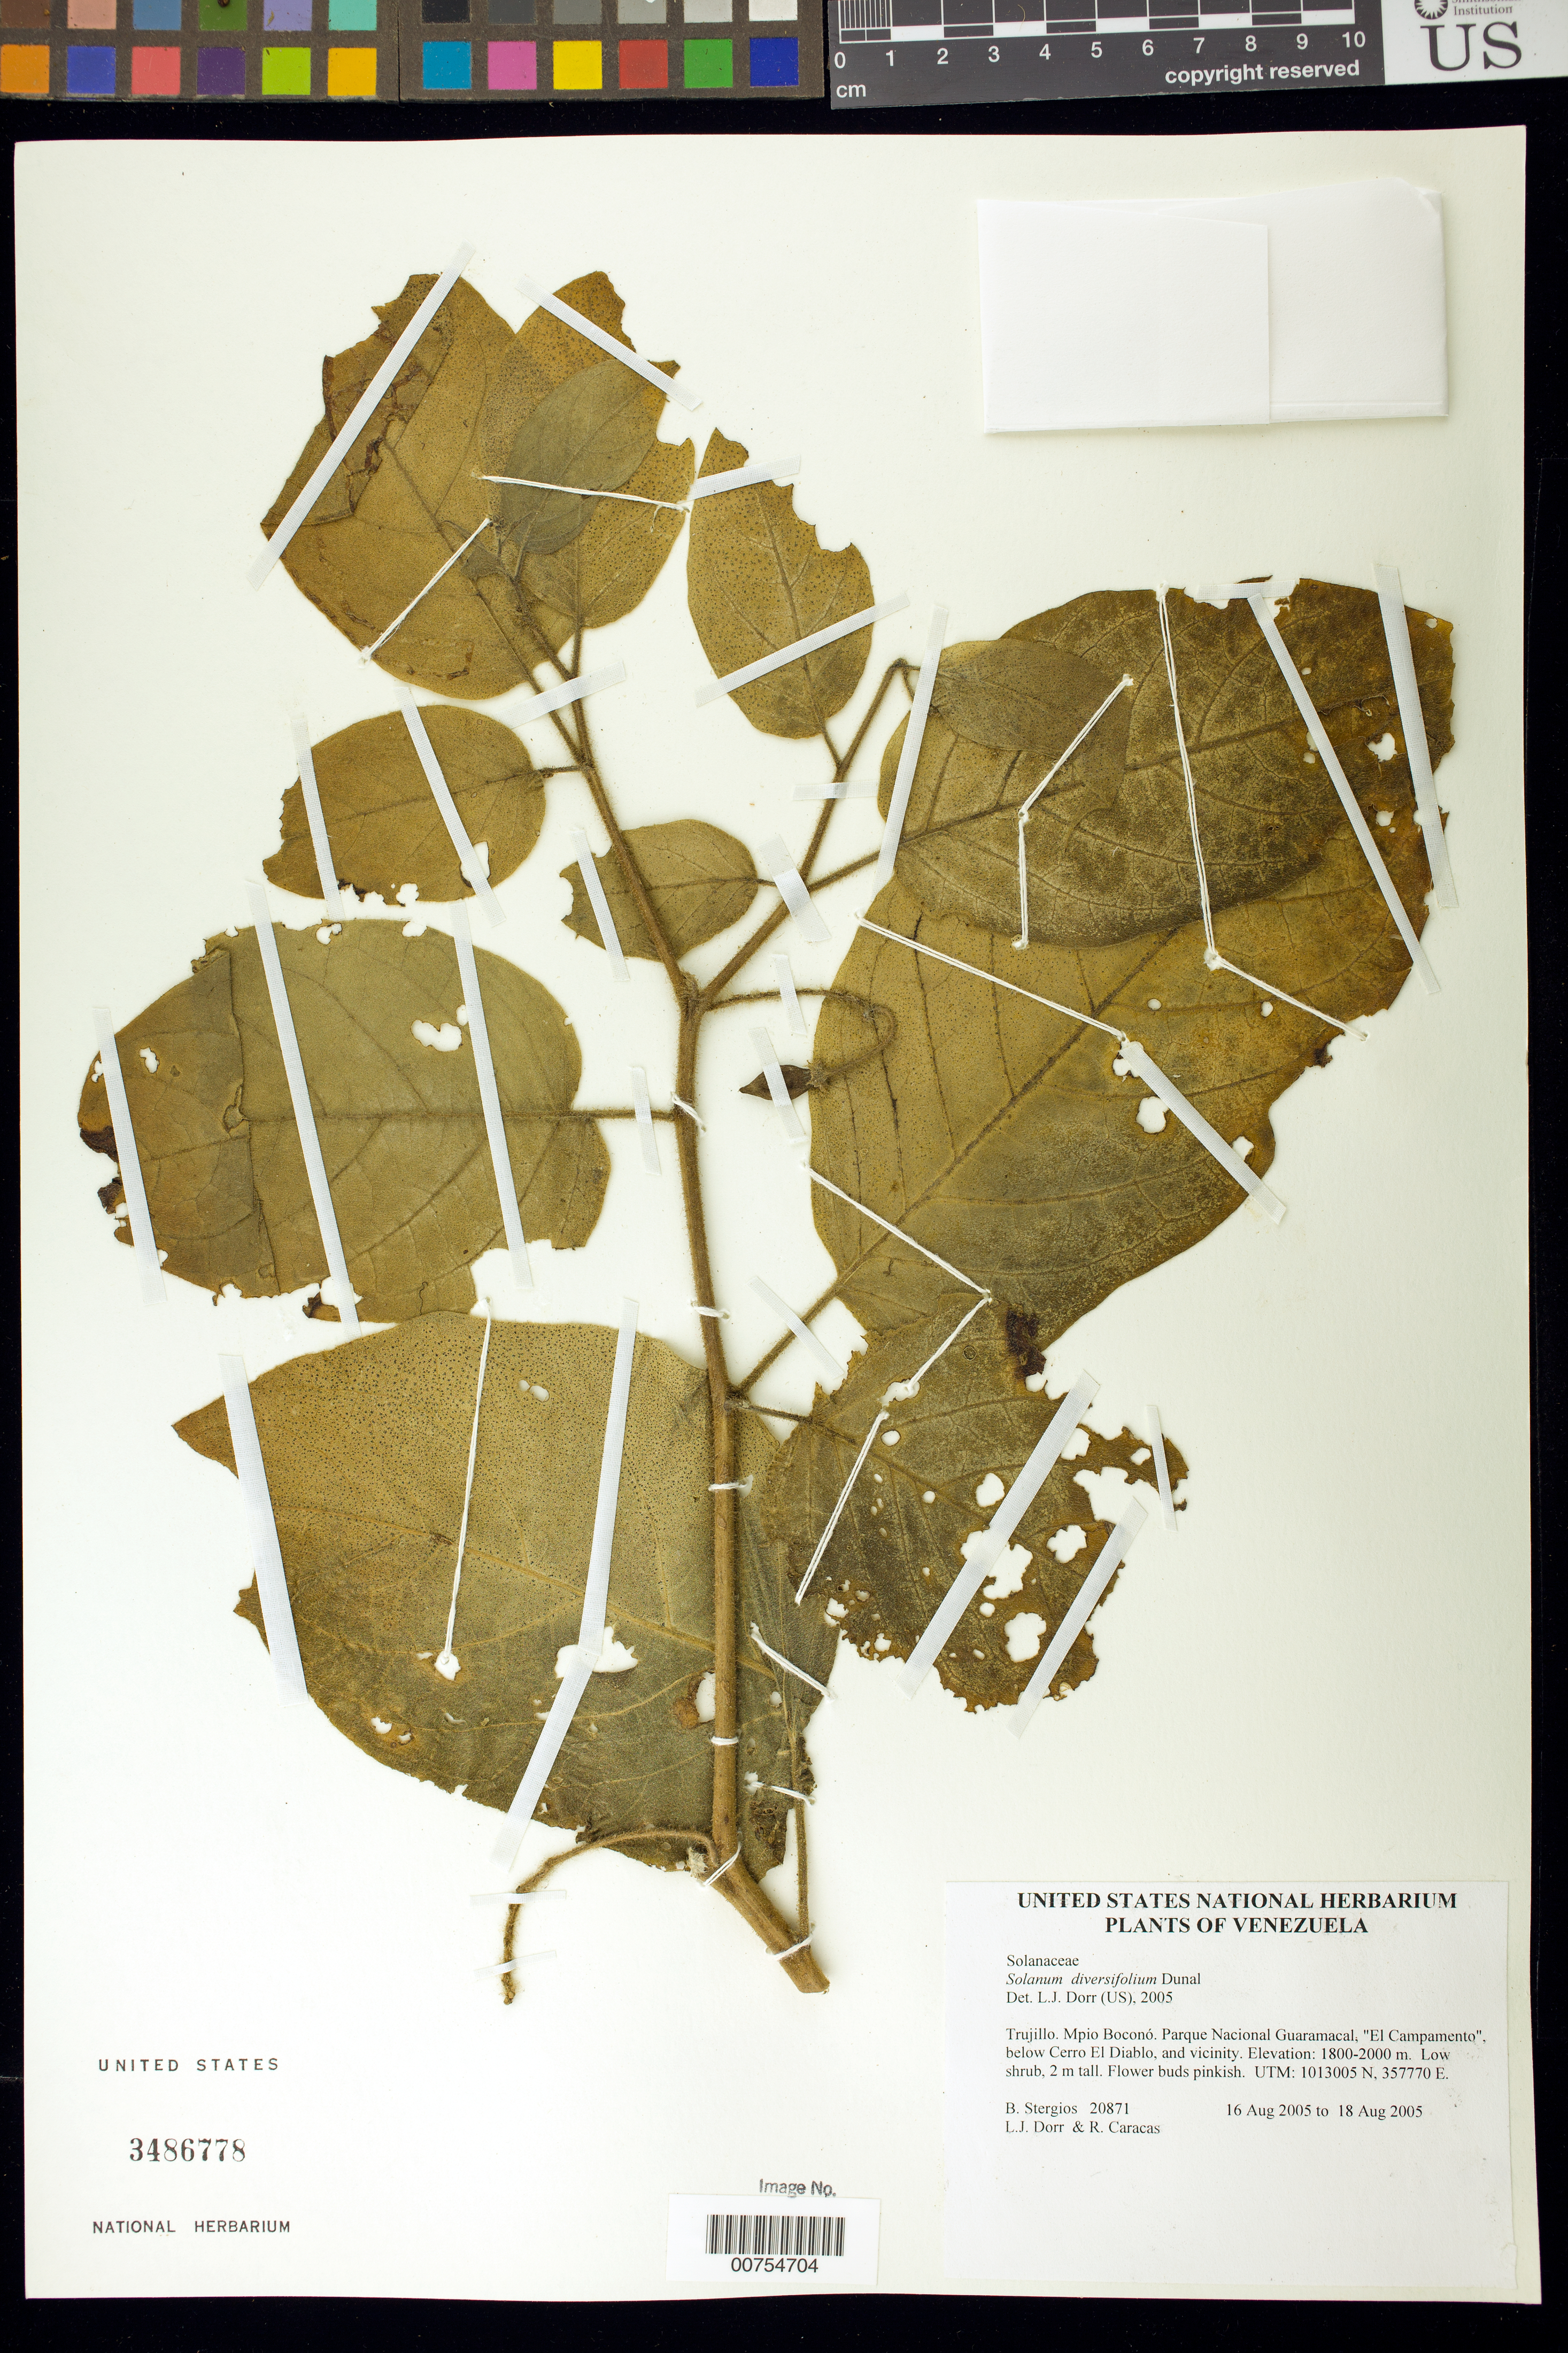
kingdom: Plantae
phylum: Tracheophyta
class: Magnoliopsida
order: Solanales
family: Solanaceae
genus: Solanum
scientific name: Solanum diversifolium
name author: Humb. & Bonpl. ex Dunal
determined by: Dorr, L. J., (BOT), Smithsonian Institution - National Museum of Natural History (UNITED STATES)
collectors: B. G. Stergios, L. J. Dorr & R. Caracas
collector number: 20871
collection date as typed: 16 Aug 2005 to 18 Aug 2005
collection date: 2005-08-16/2005-08-18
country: Venezuela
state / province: Trujillo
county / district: Boconó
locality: Parque Nacional Guaramacal, "El Campamento", below Cerro El Diablo, and vicinity.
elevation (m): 1800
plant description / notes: NY, PORT, US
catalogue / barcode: US 3486778